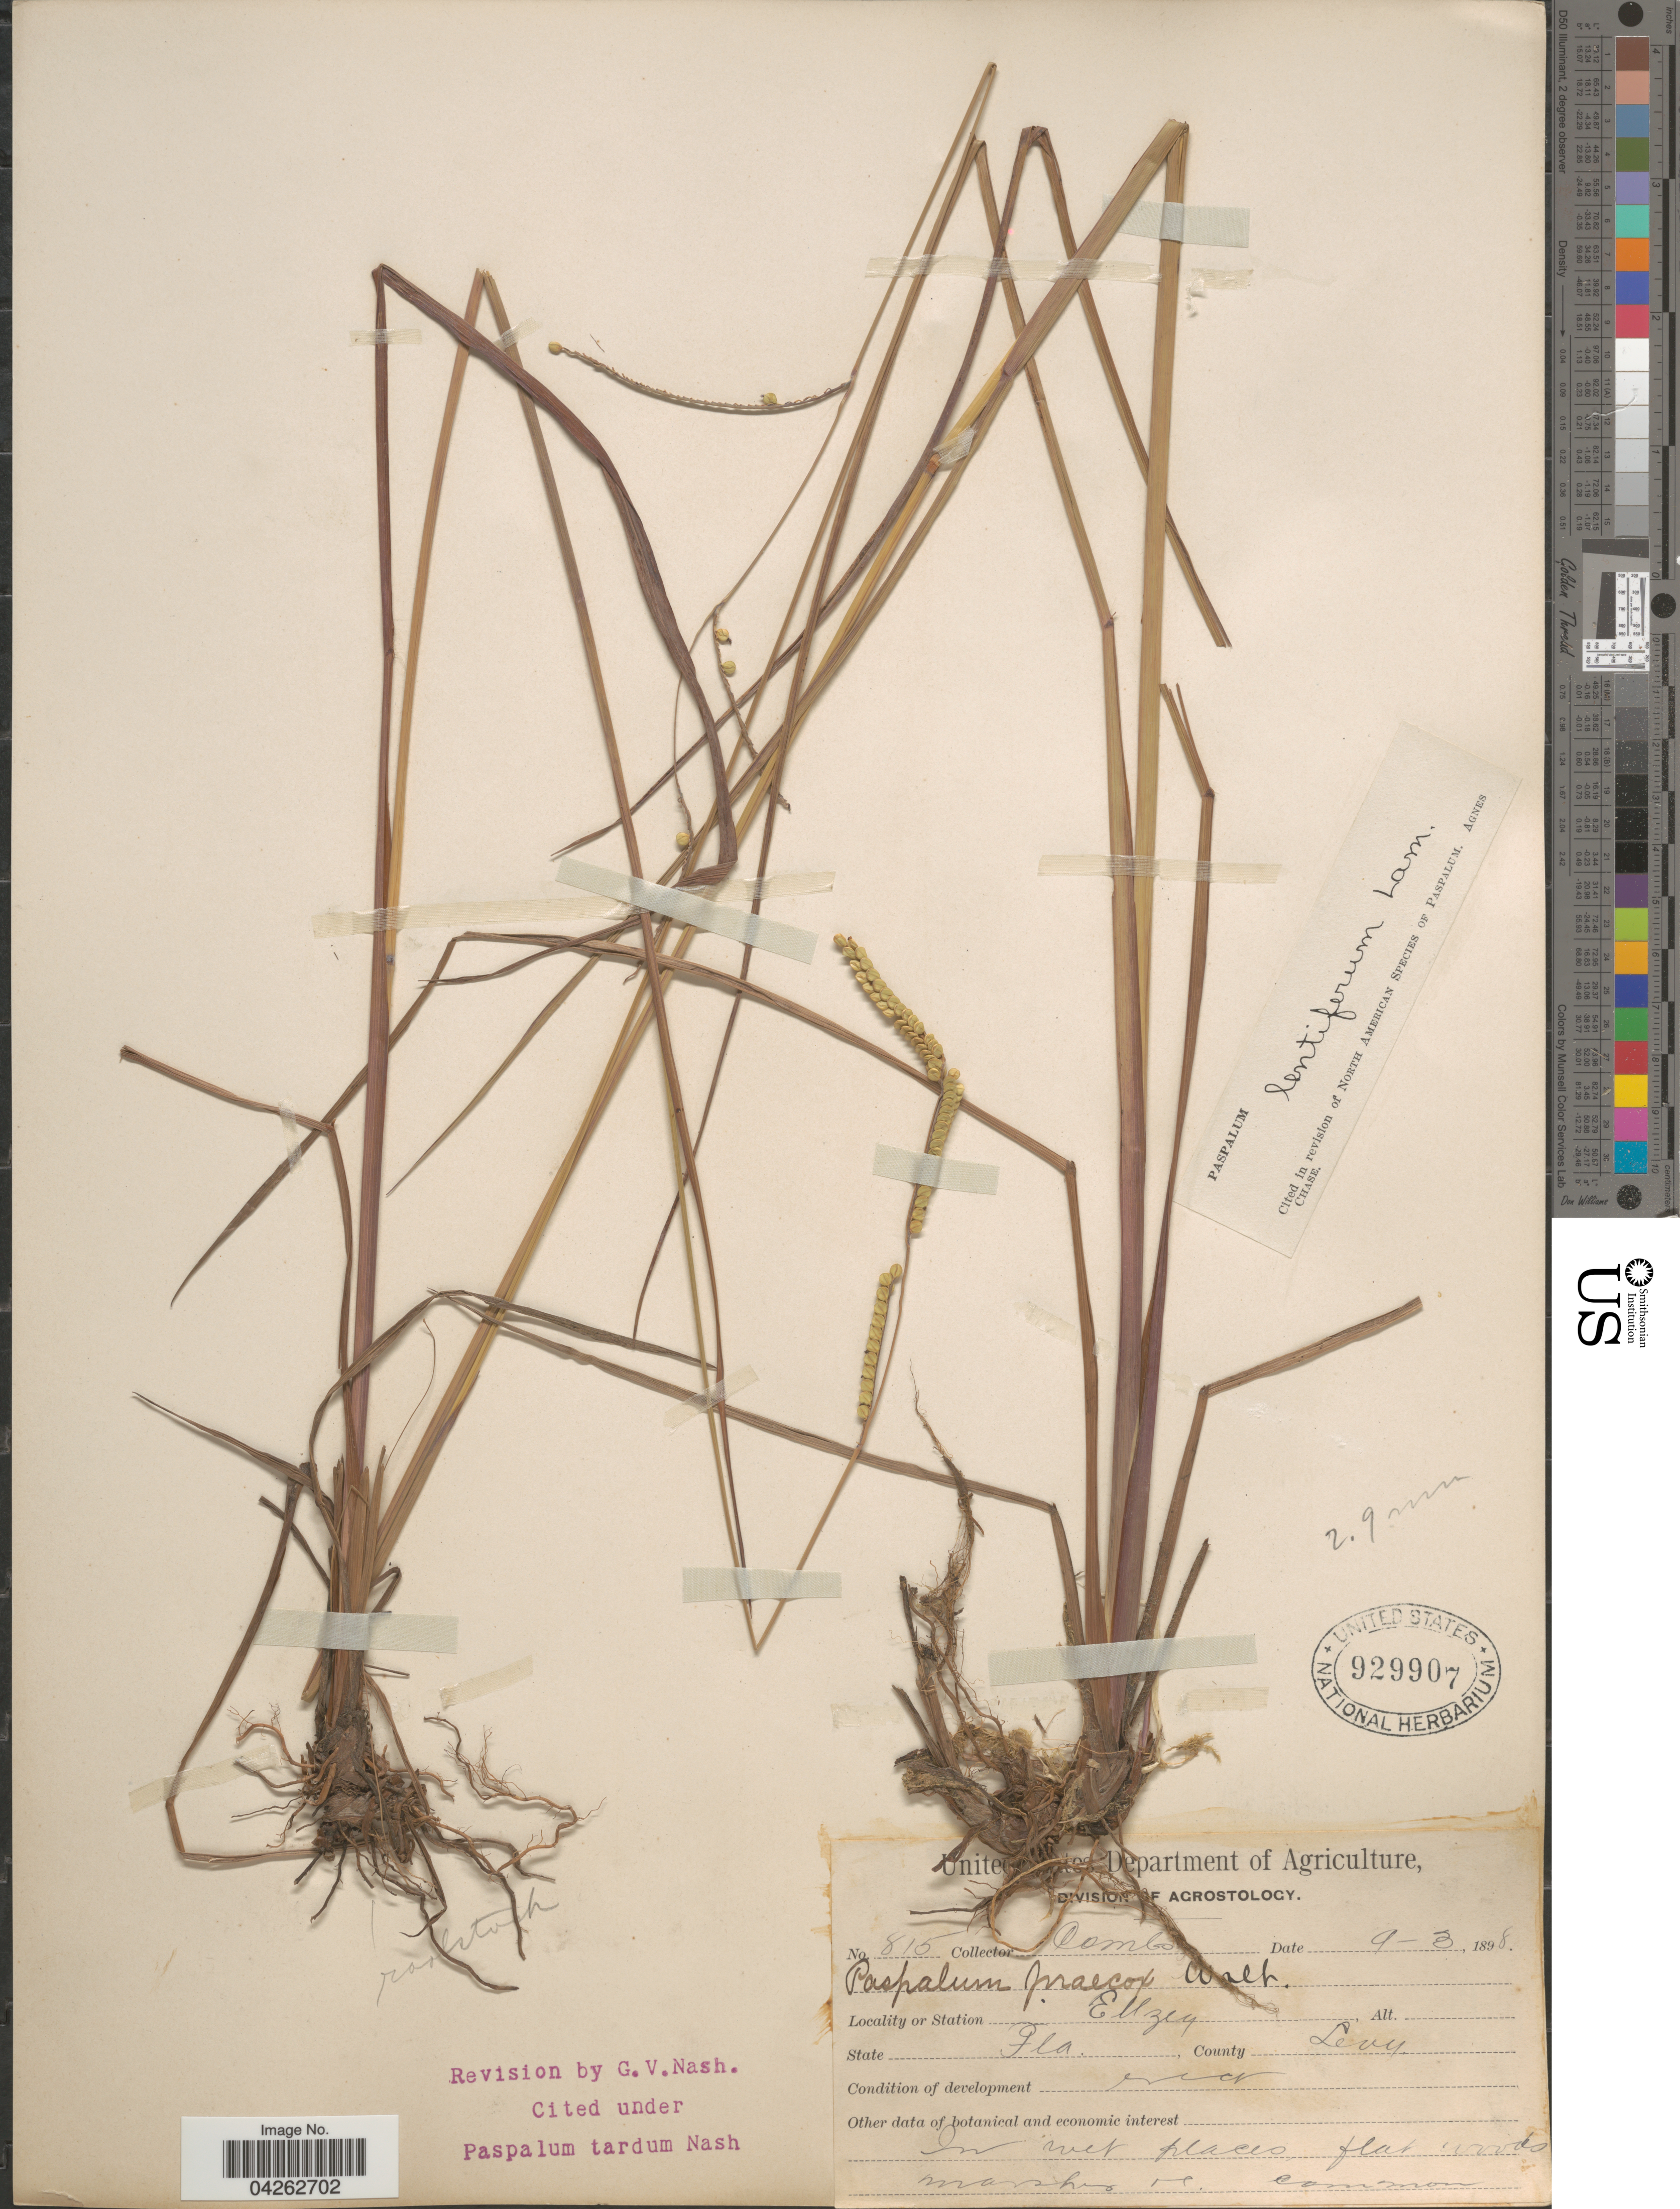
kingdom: Plantae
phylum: Tracheophyta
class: Liliopsida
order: Poales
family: Poaceae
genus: Paspalum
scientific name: Paspalum lentiferum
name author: Lam.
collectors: -. Combs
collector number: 815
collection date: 1898-09-03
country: United States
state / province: Florida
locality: Ellzey. County Levy.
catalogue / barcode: US 929907